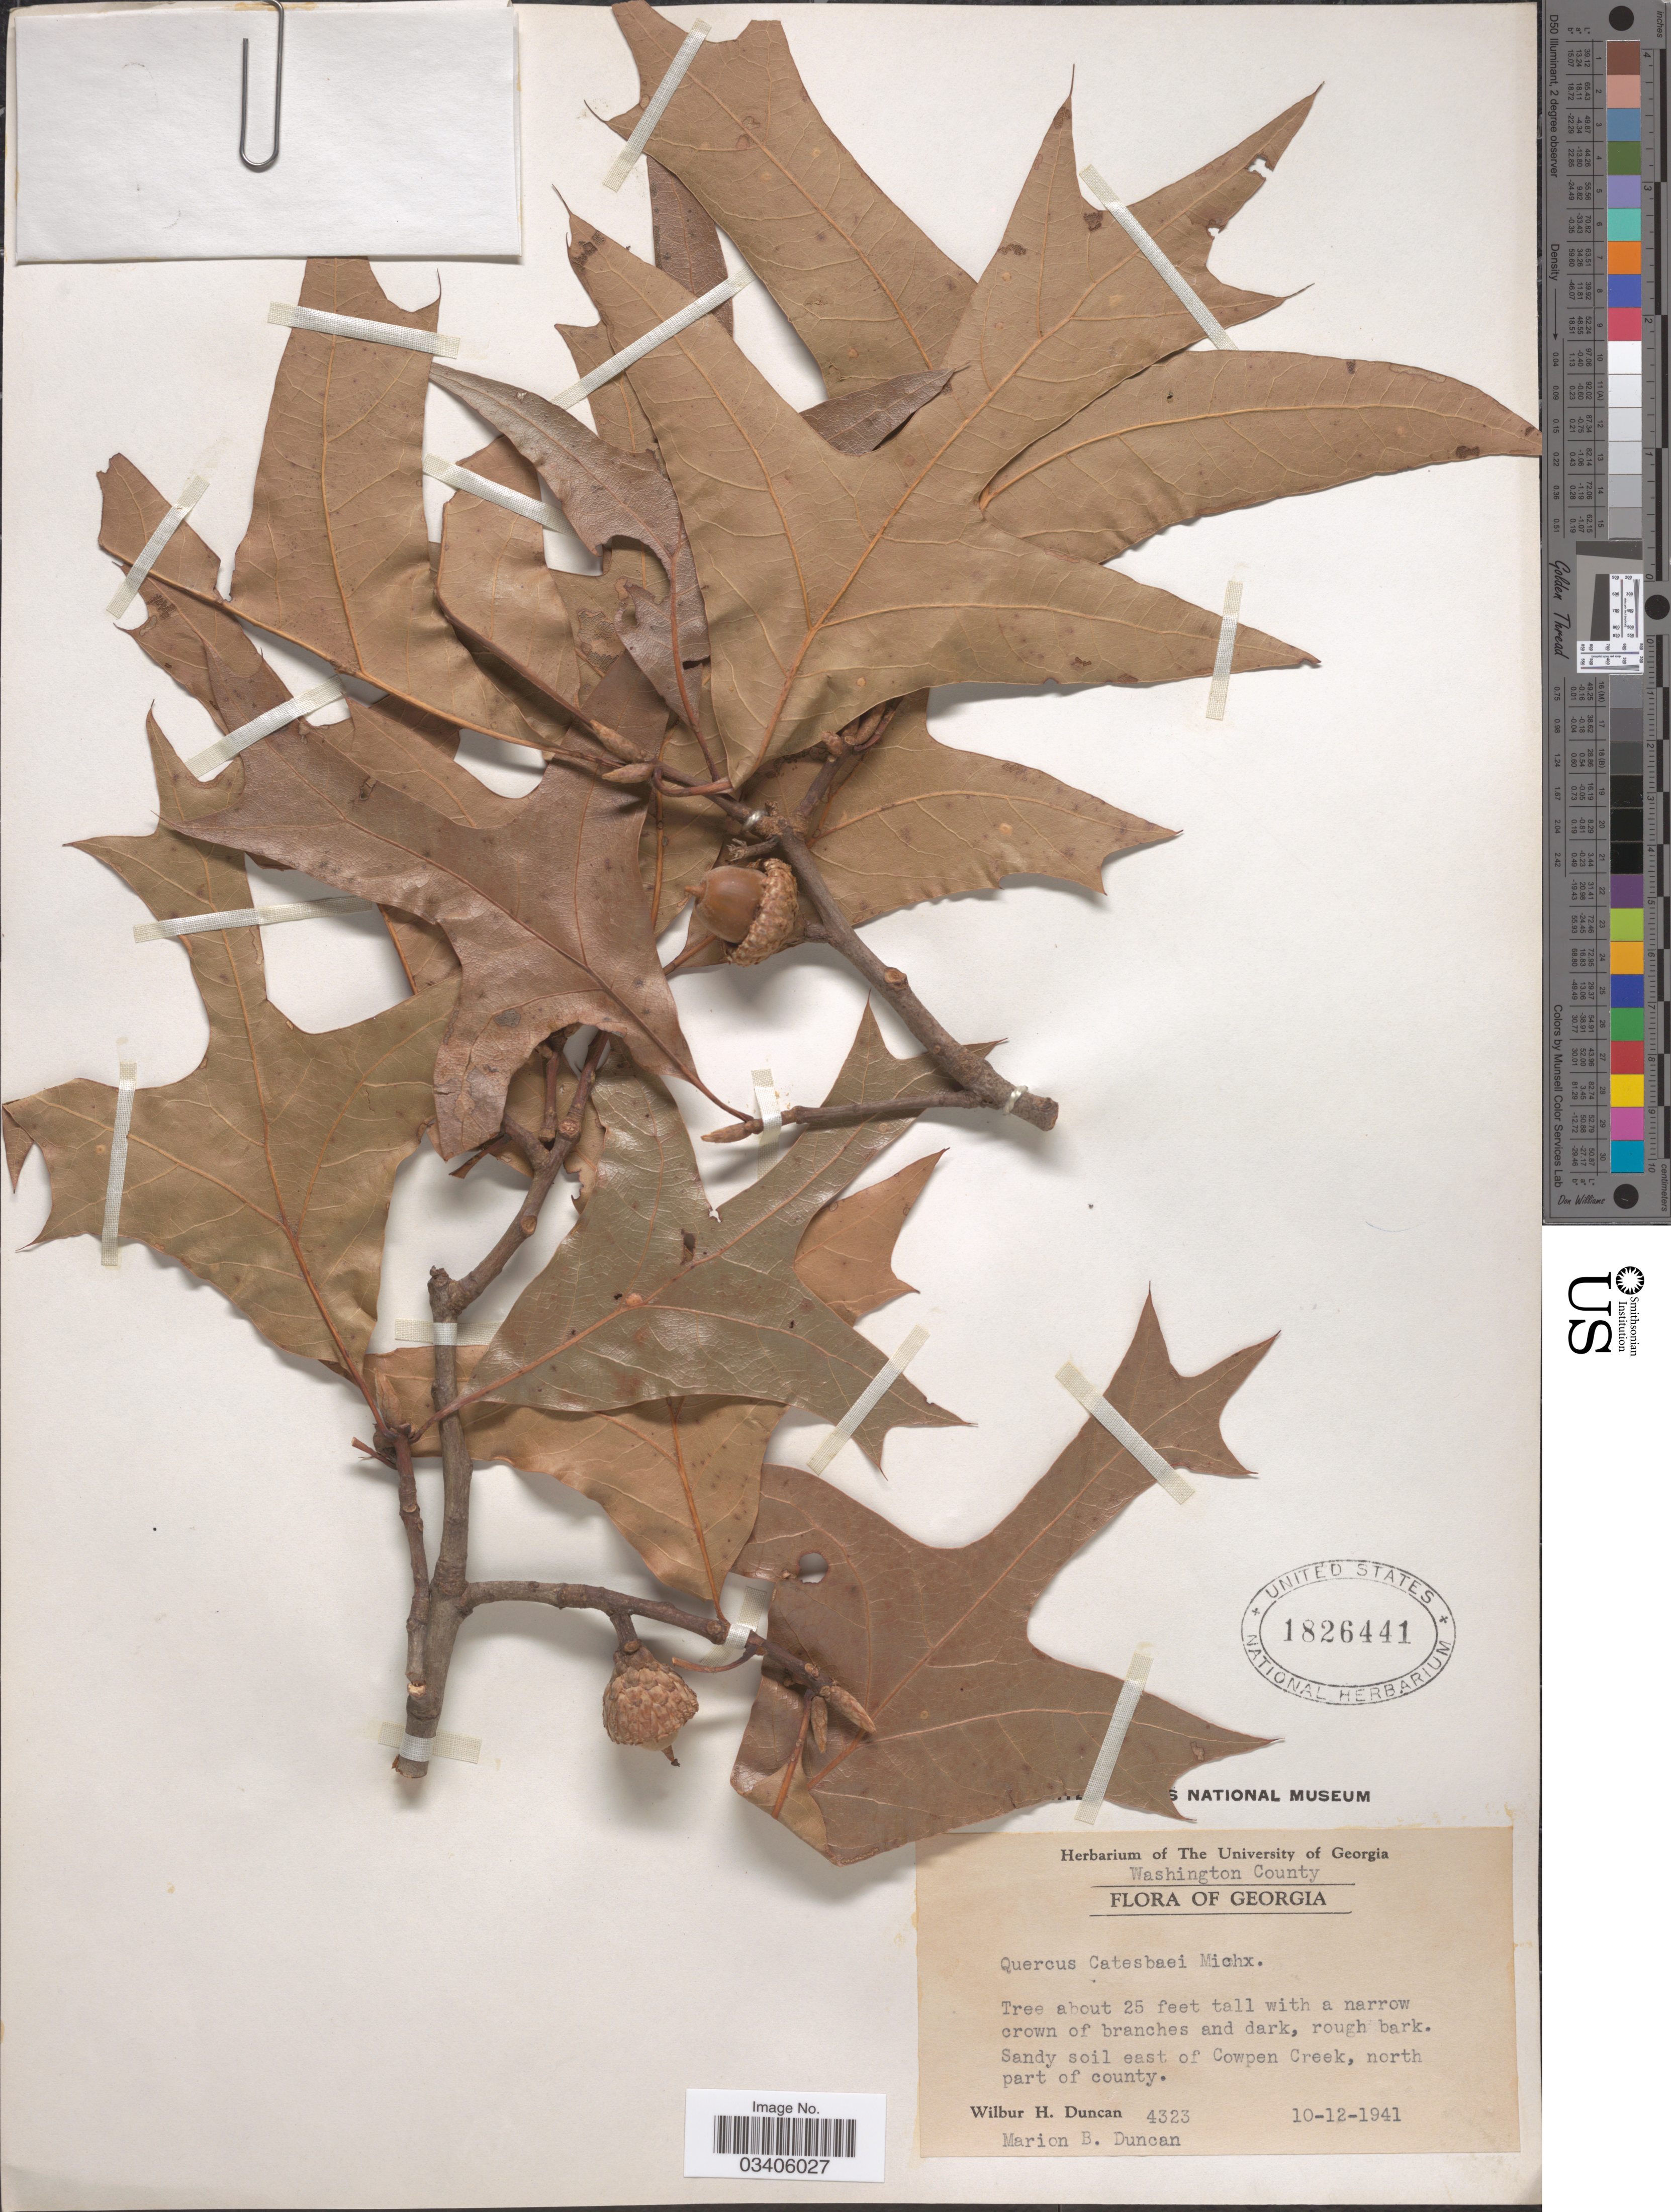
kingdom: Plantae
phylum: Tracheophyta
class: Magnoliopsida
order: Fagales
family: Fagaceae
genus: Quercus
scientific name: Quercus laevis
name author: Walter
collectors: W. H. Duncan & M. Duncan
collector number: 4323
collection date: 1941-10-12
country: United States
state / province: Georgia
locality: Washington County. Sandy soil east of Cowpen Creek, north part of county.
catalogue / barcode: US 1826441